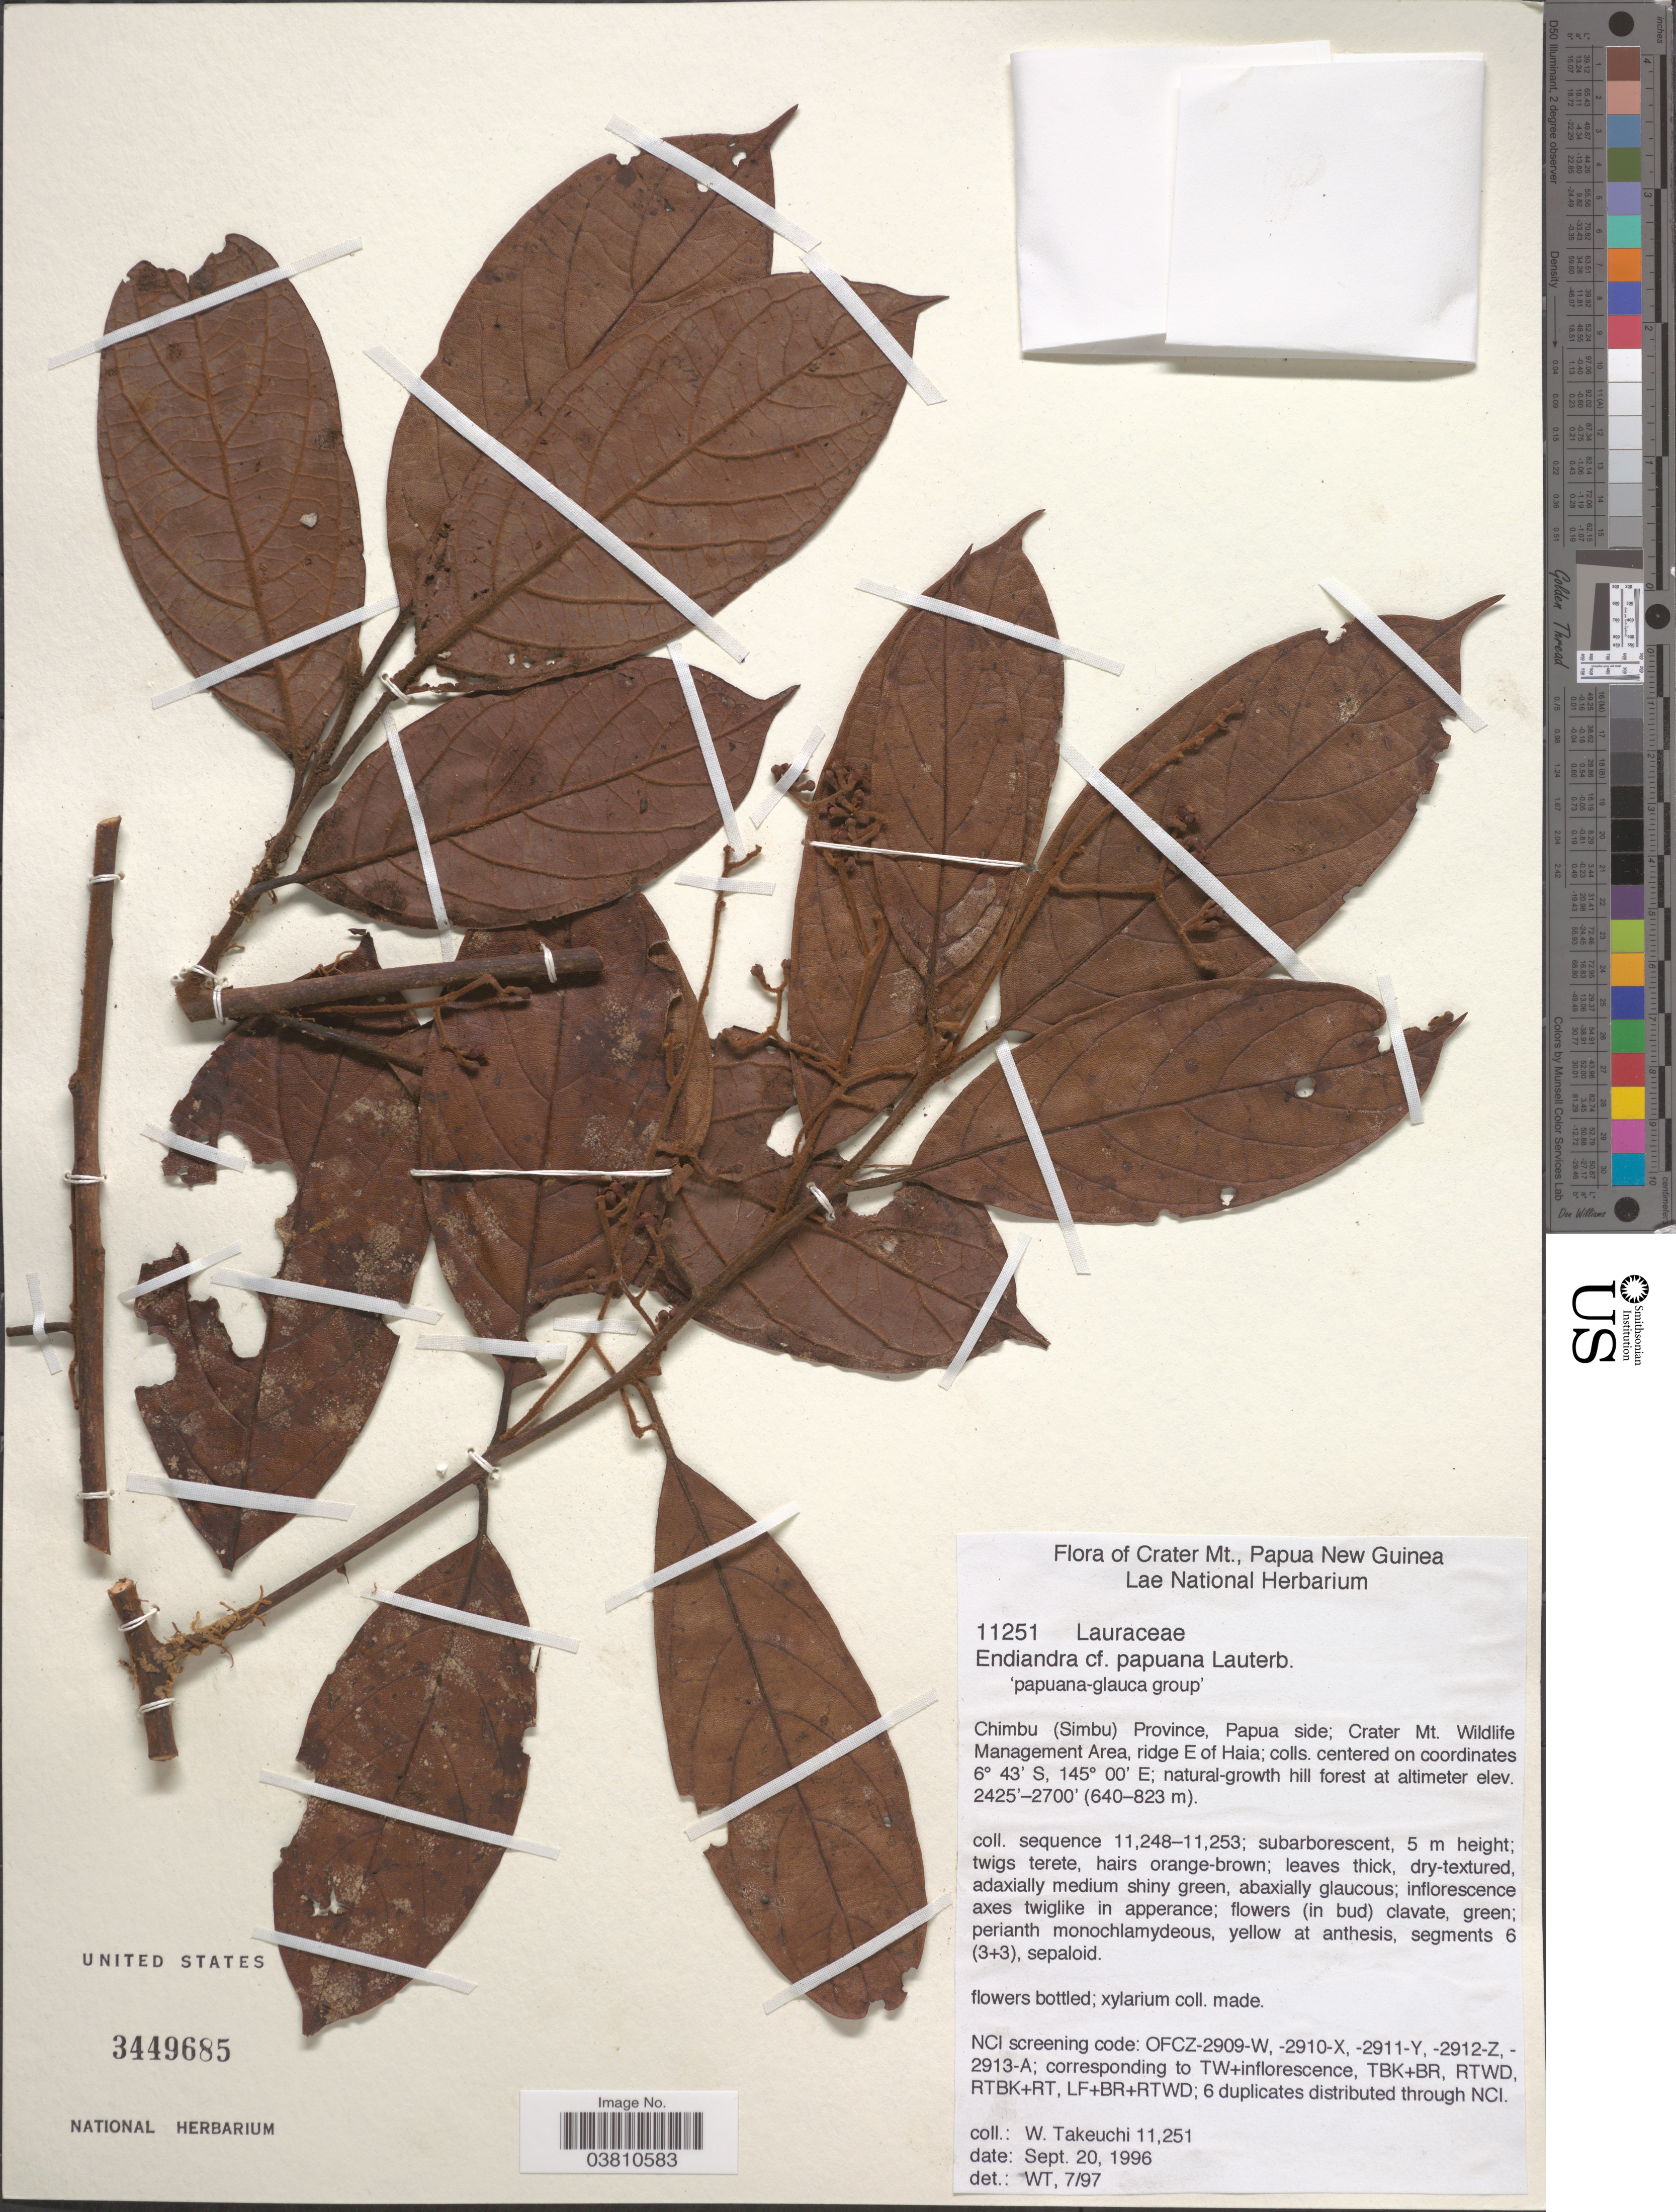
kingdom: Plantae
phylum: Tracheophyta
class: Magnoliopsida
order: Laurales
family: Lauraceae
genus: Endiandra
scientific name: Endiandra papuana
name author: Lauterb.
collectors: W. Takeuchi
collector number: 11251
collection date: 1996-09-20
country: Papua New Guinea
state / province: Chimbu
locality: Crater Mt. Chimbu (Simbu) Province, Papua side; Crater Mt. Wildlife Management Area, ridge E of Haia.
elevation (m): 739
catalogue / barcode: US 3449685